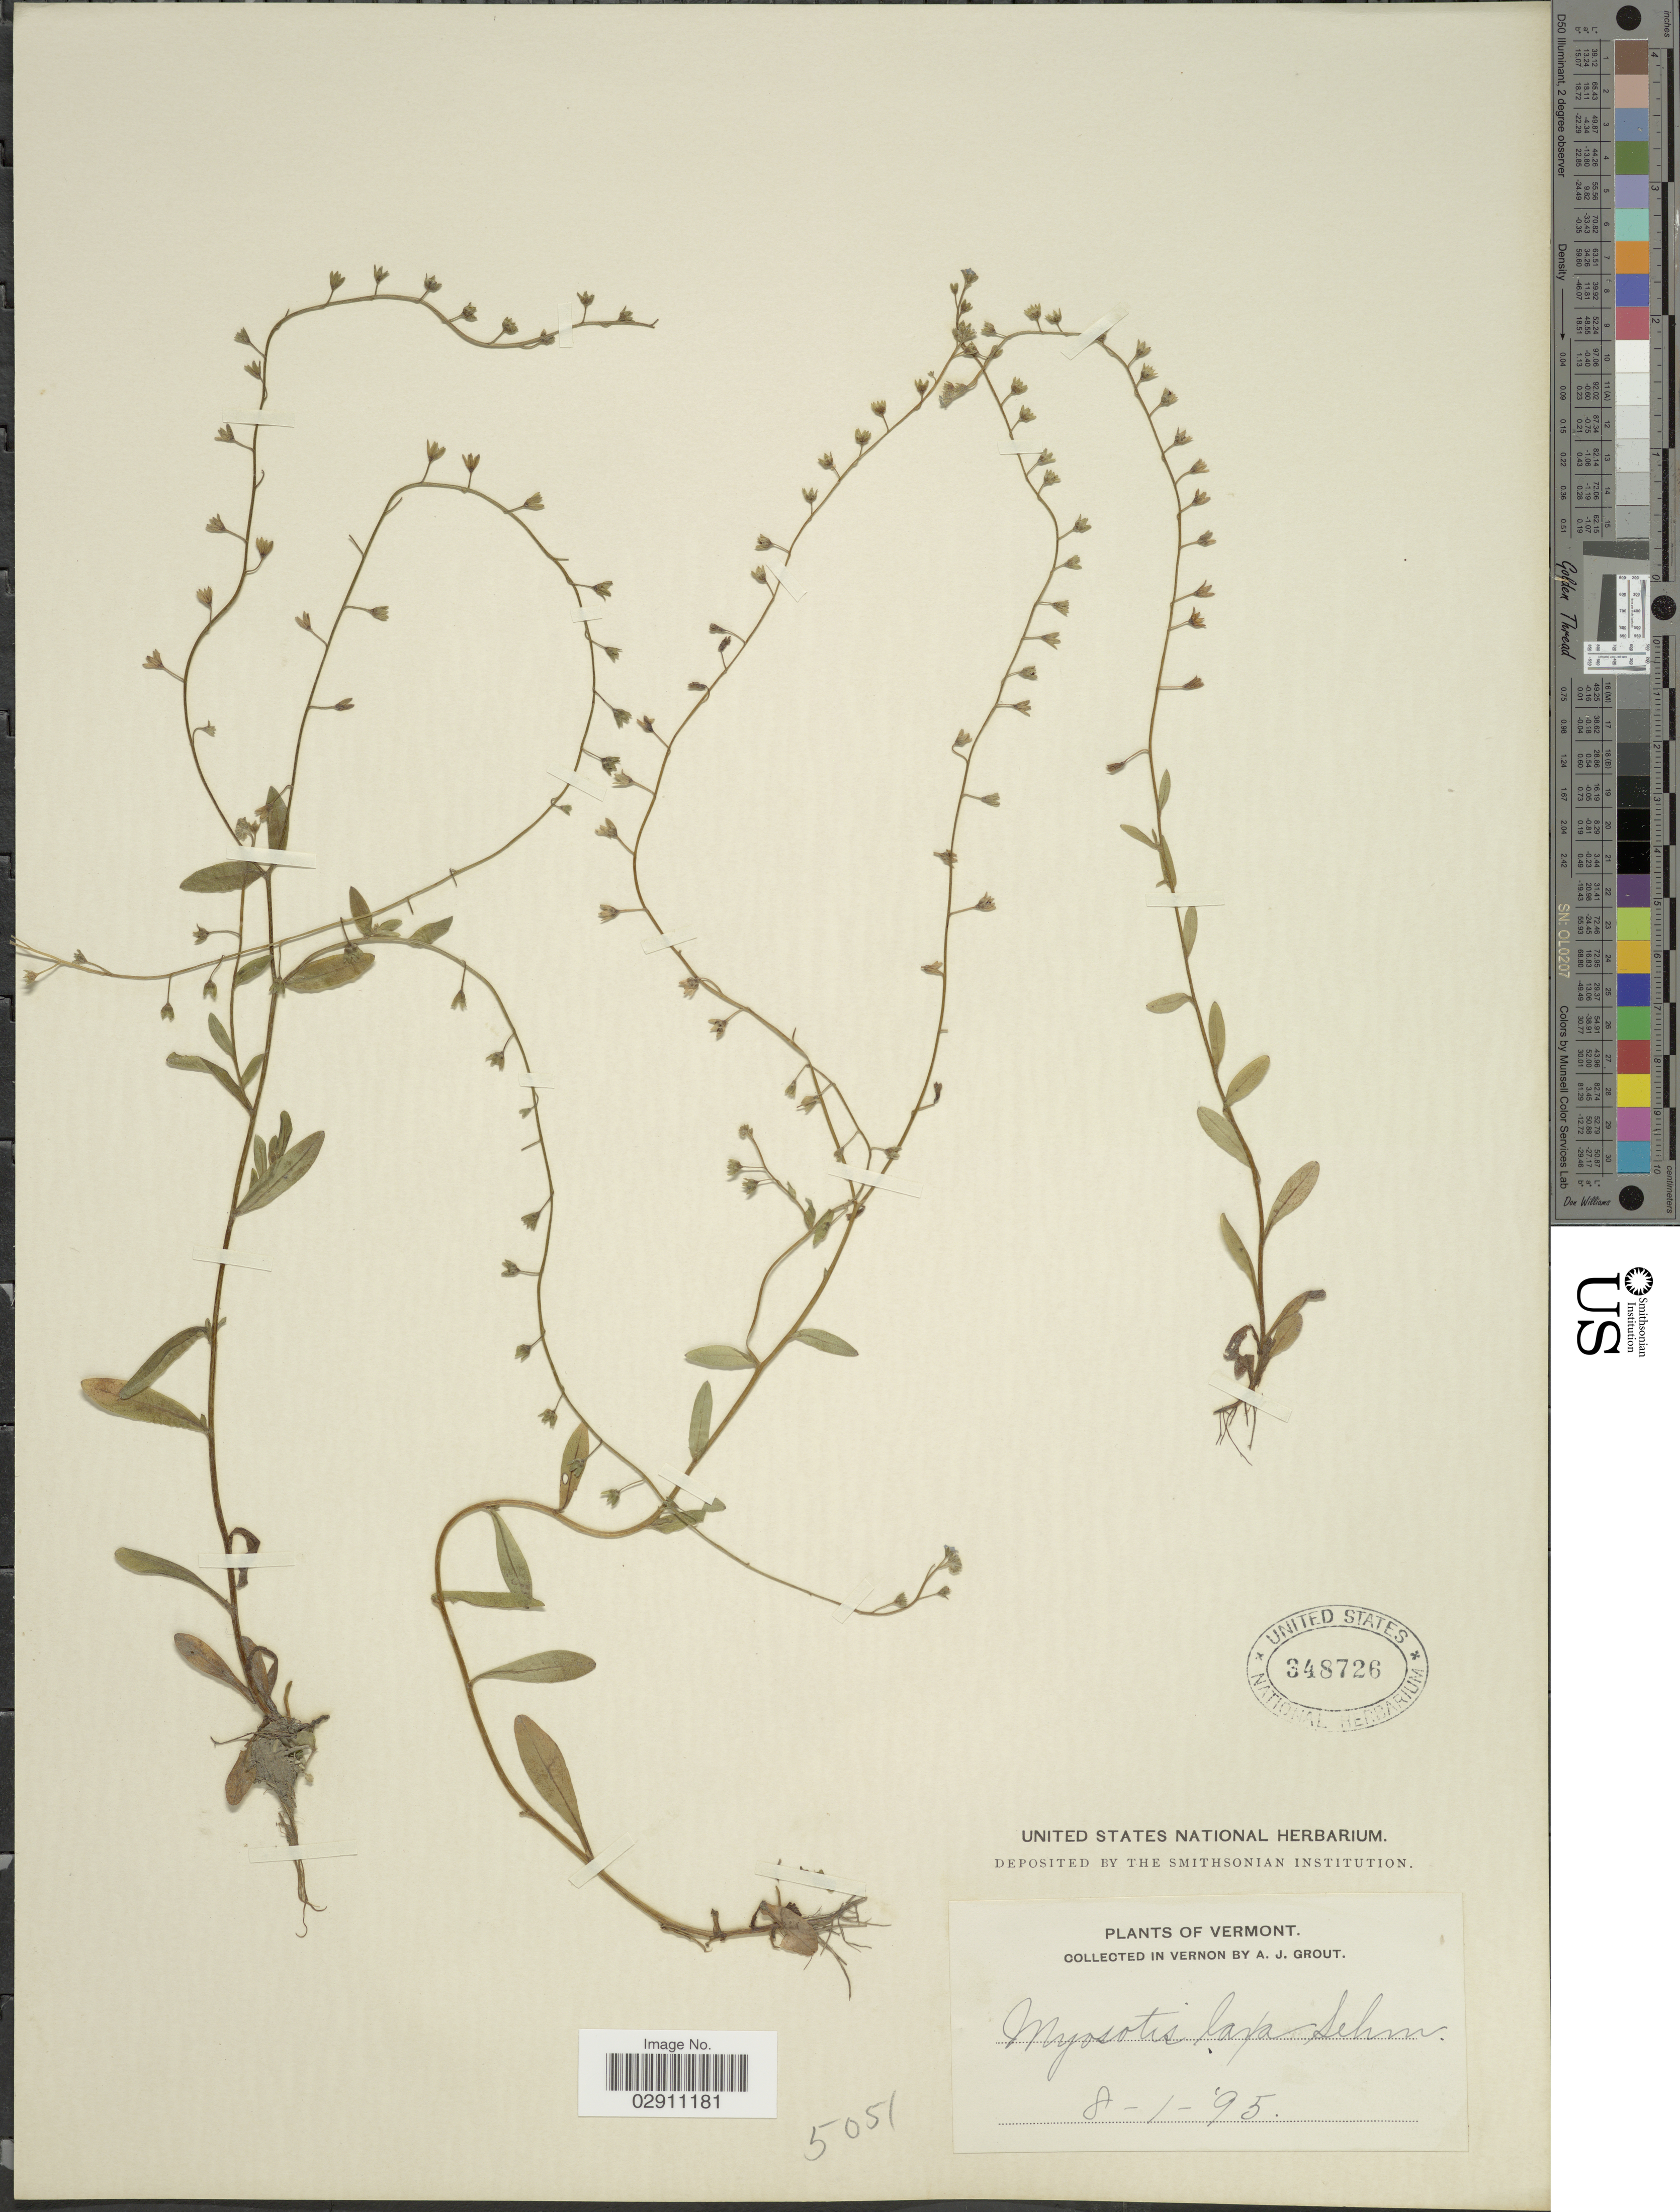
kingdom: Plantae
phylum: Tracheophyta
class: Magnoliopsida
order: Boraginales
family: Boraginaceae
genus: Myosotis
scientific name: Myosotis laxa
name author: F. Lehm.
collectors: A. J. Grout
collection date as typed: Transcribed d/m/y: 8/1/95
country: United States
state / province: Vermont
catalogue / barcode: US 348726